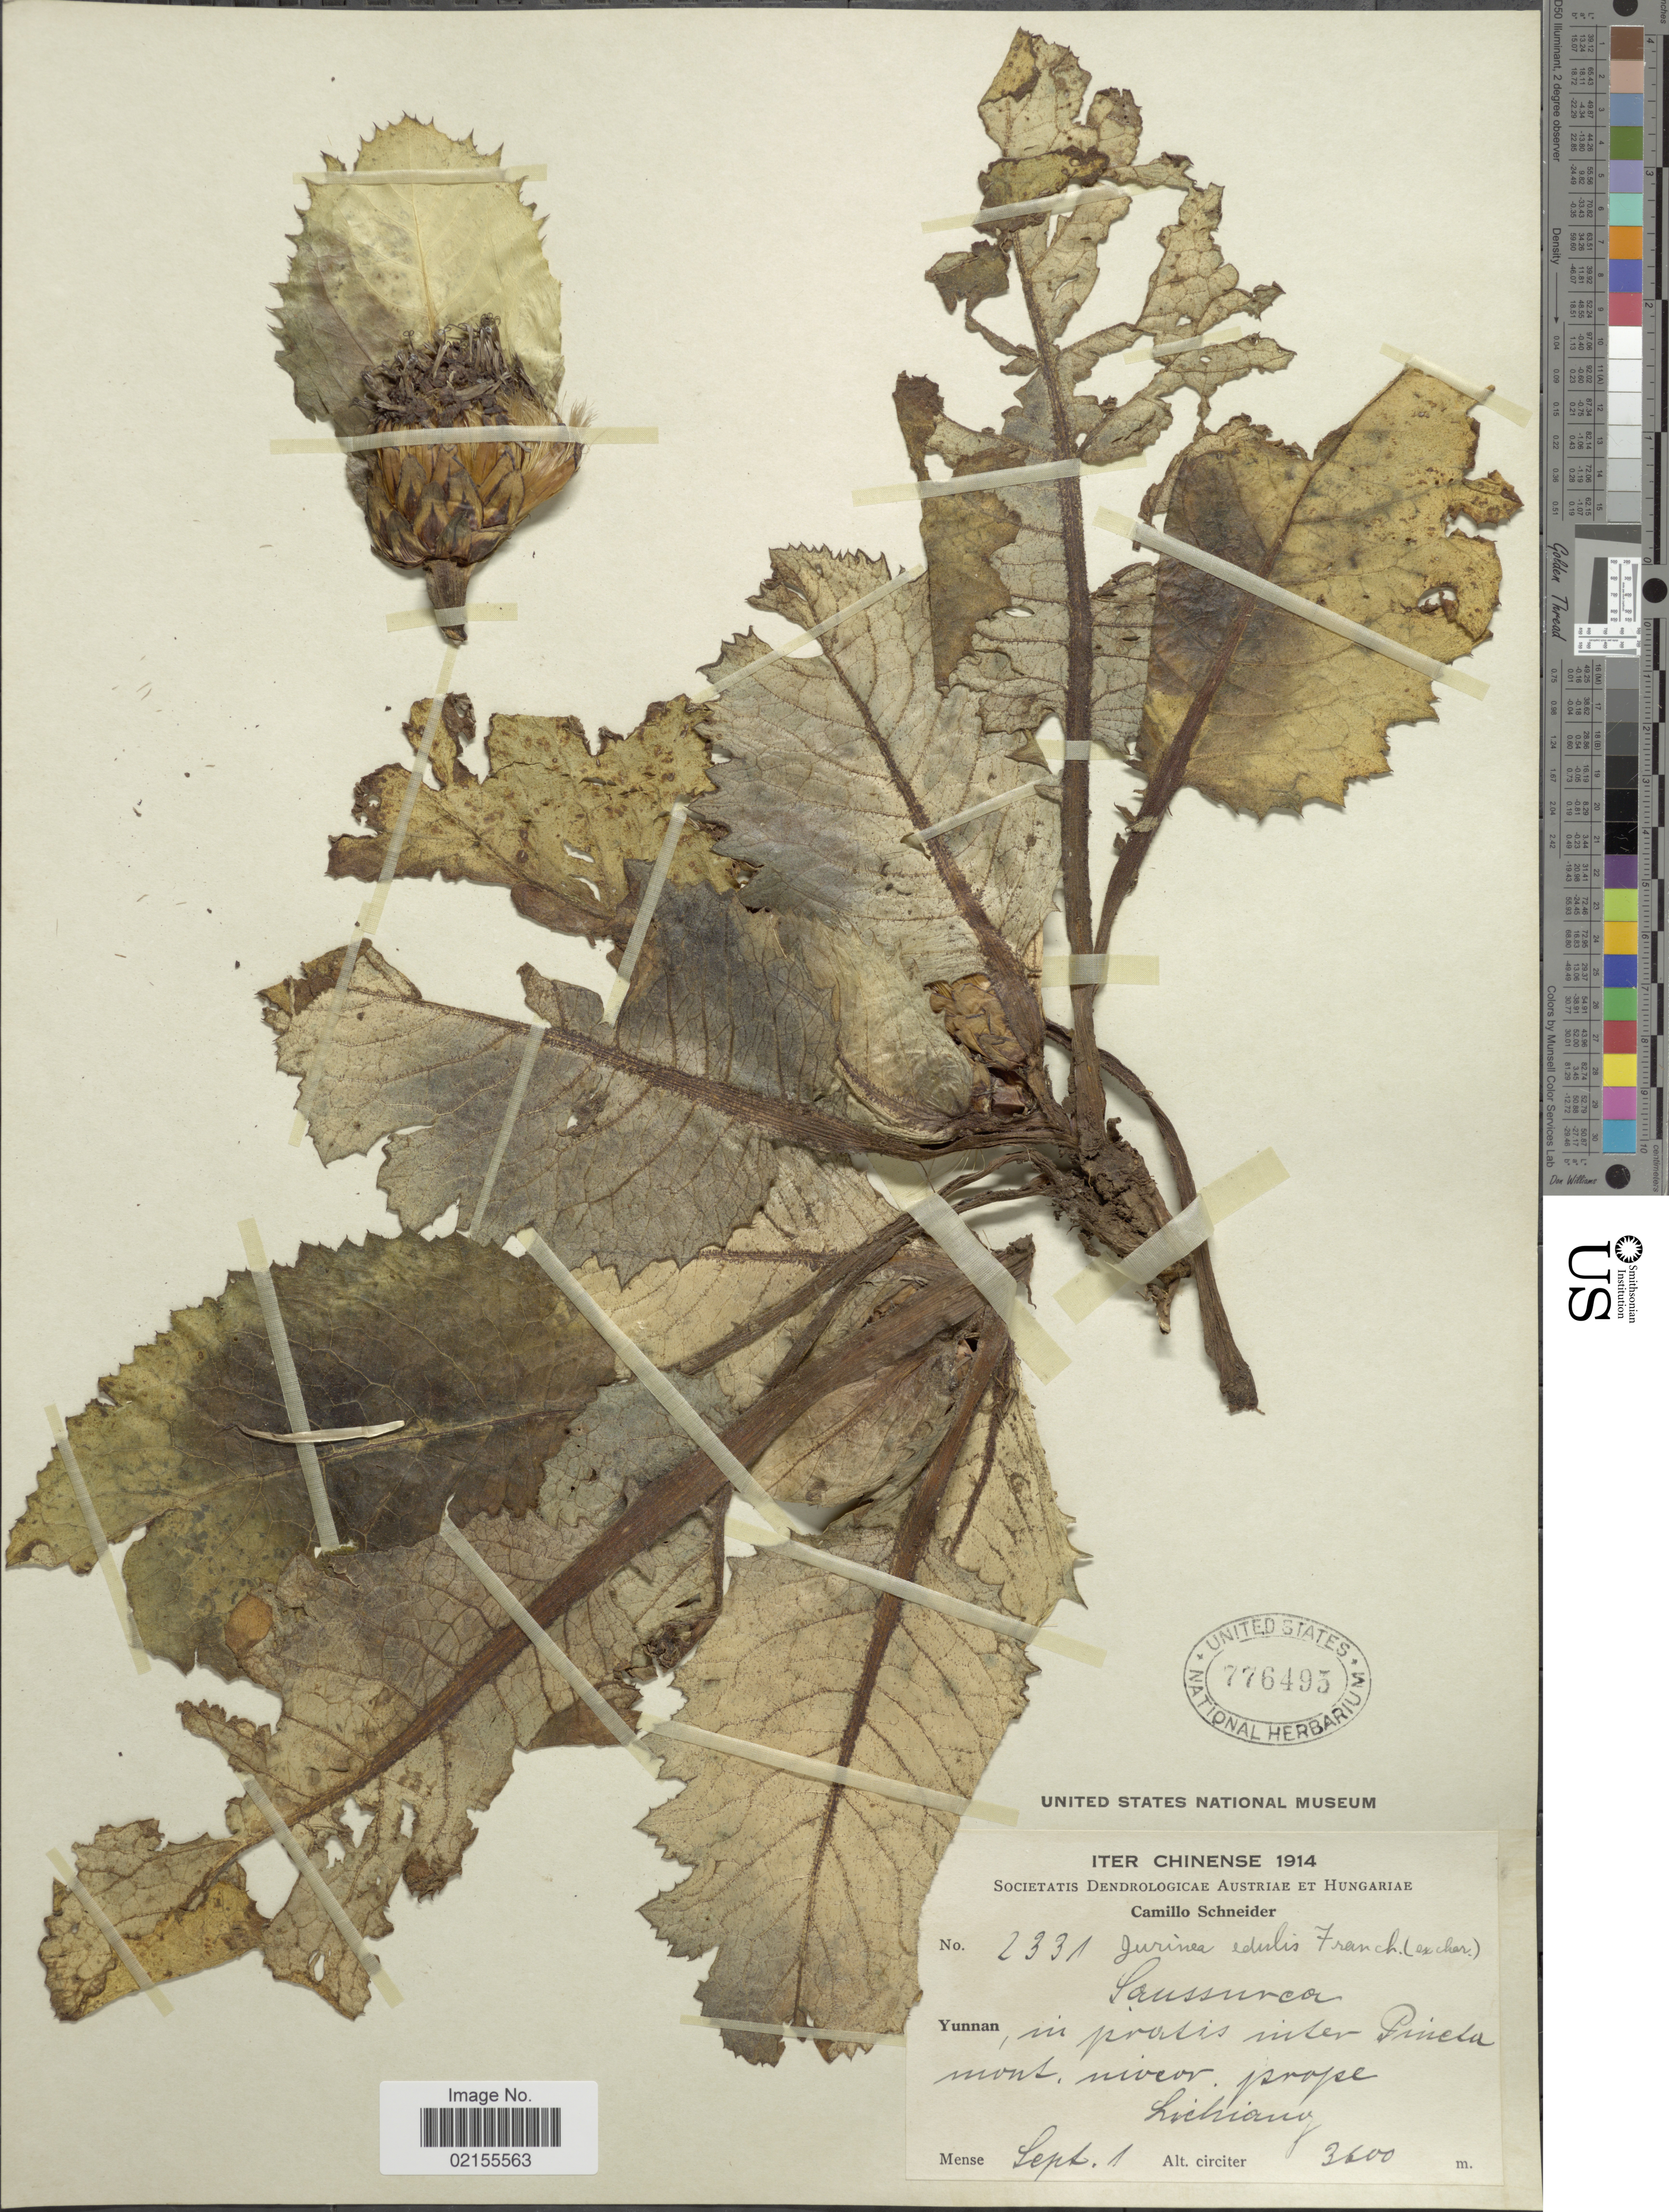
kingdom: Plantae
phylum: Tracheophyta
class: Magnoliopsida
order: Asterales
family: Asteraceae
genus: Dolomiaea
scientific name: Dolomiaea forrestii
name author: (Diels) C. Shih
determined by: Chen, Yousheng S.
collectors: C. Schneider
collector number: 2331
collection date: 1914-09-01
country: China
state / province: Yunnan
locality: In pratis inter Pincla mont, nivea [illegible text] prope Lichiang [interpreted]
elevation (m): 3600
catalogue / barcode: US 776495